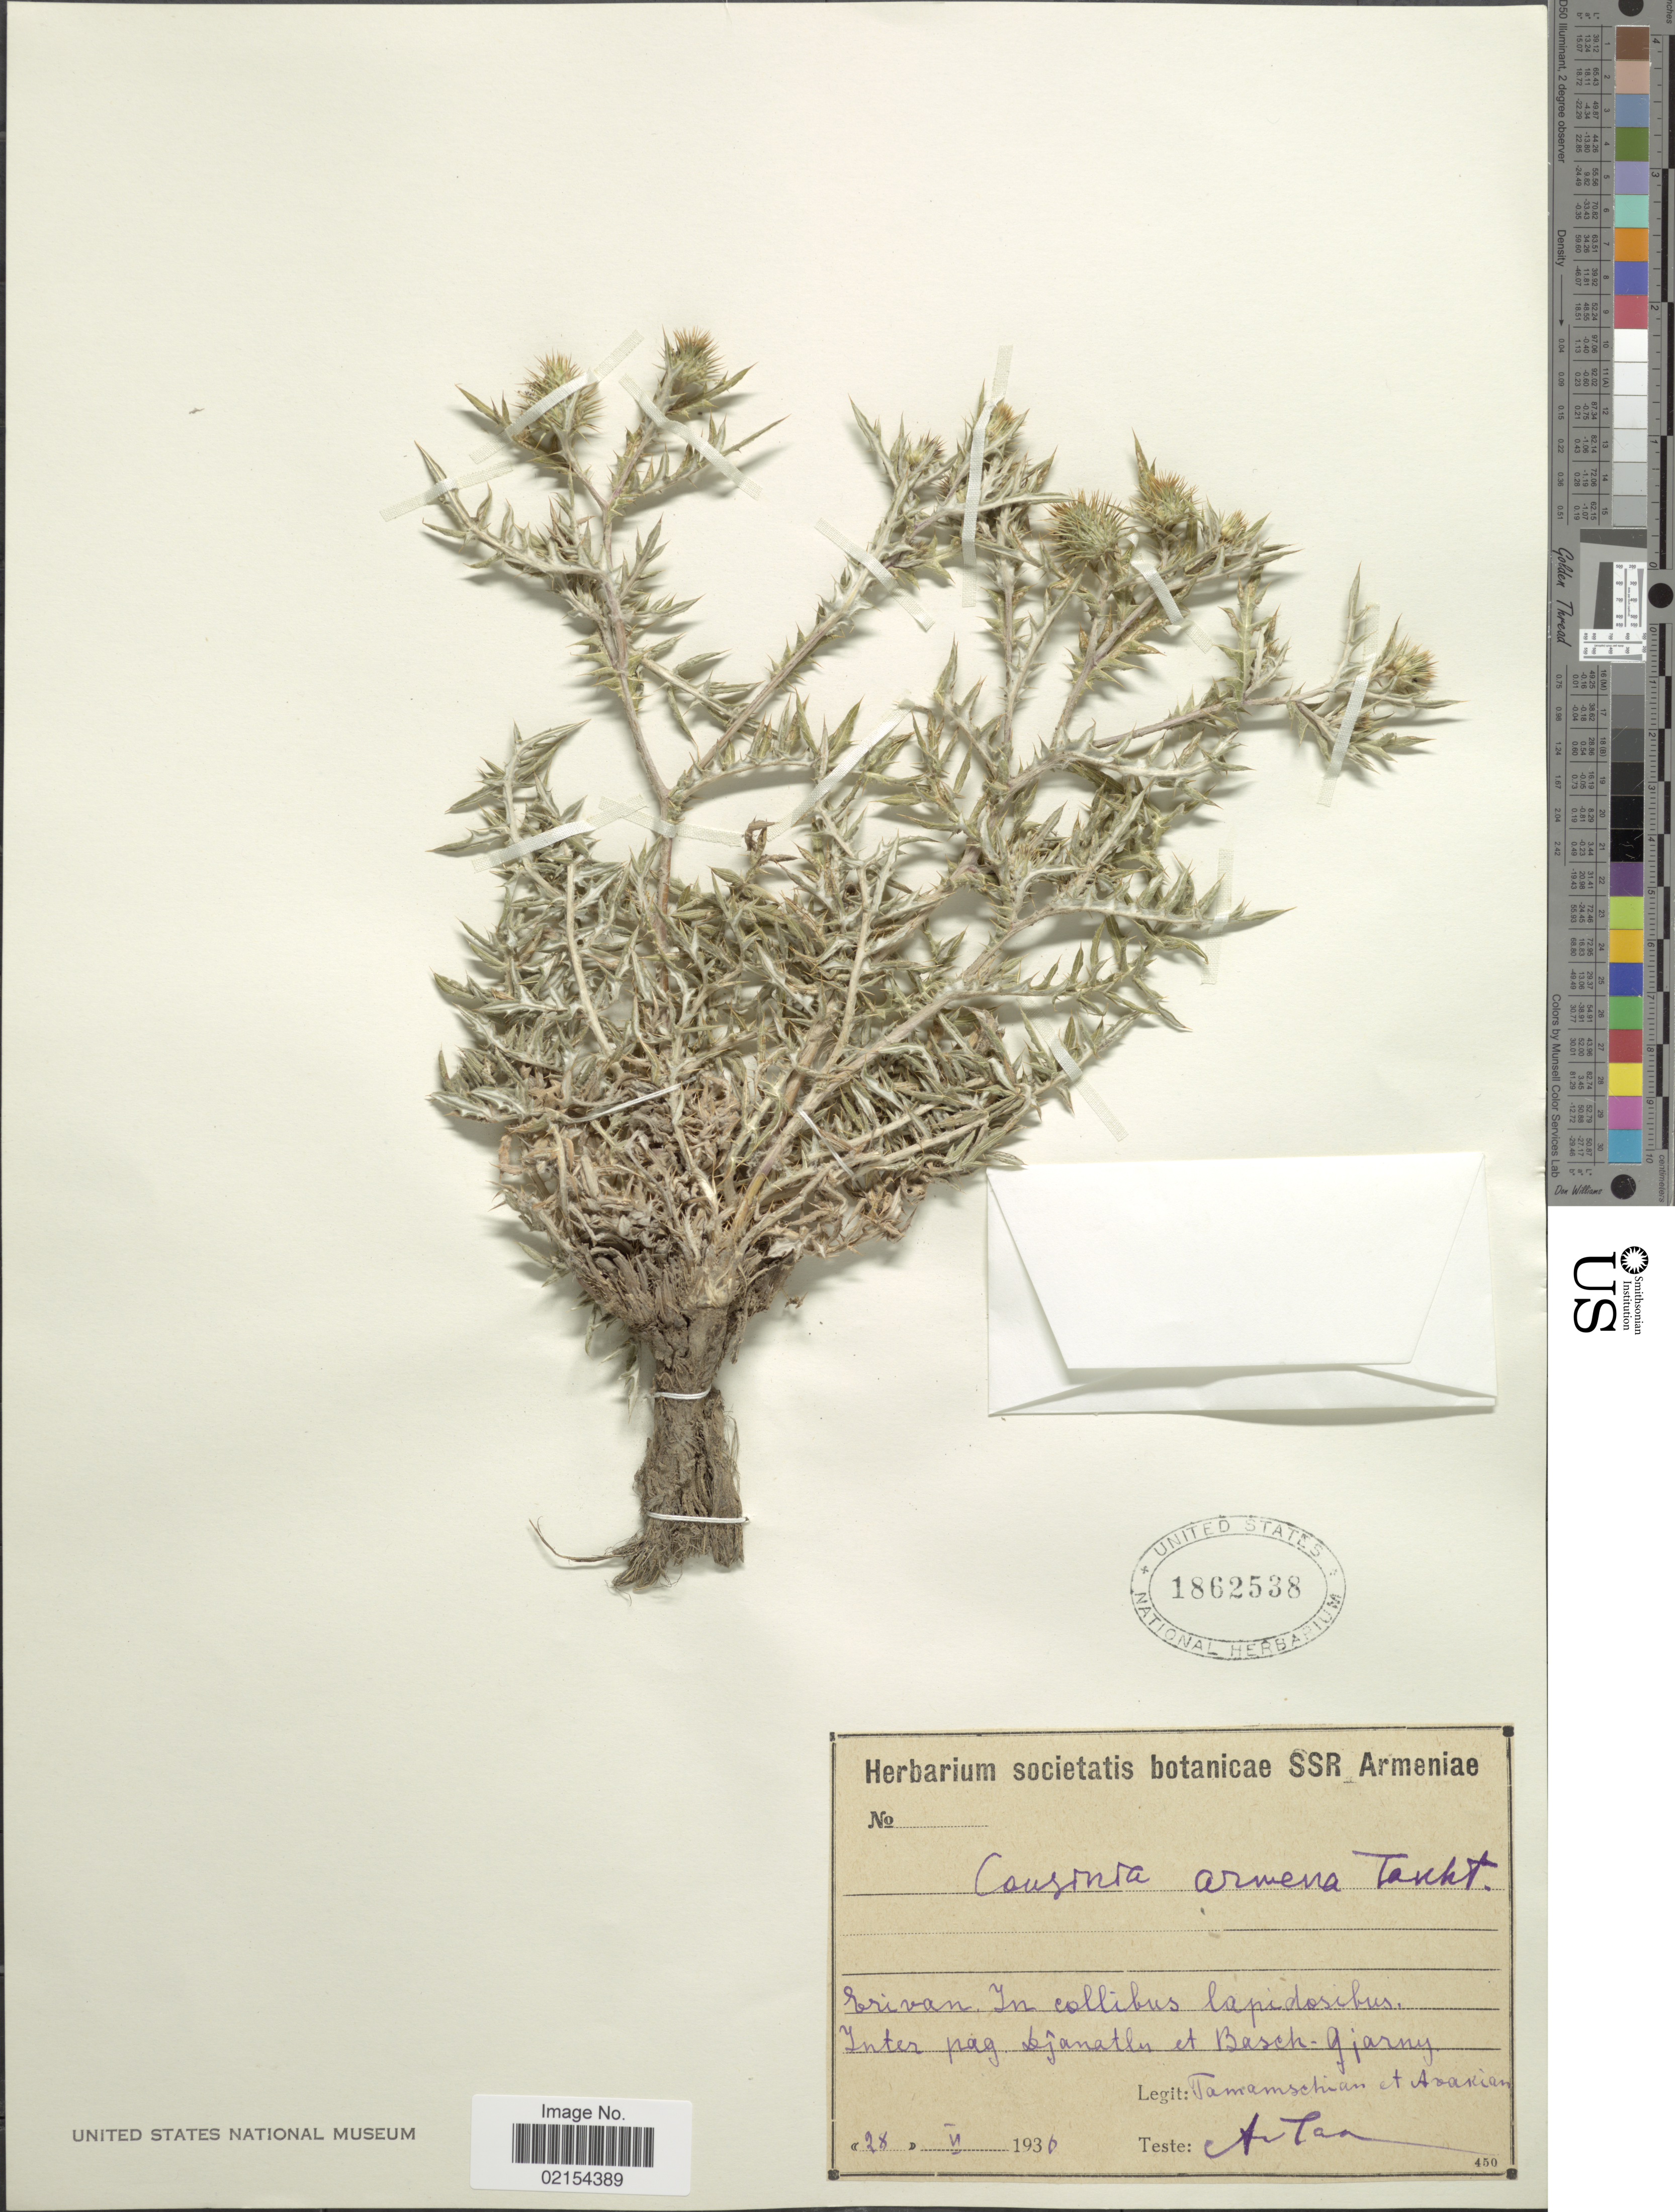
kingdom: Plantae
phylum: Tracheophyta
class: Magnoliopsida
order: Asterales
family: Asteraceae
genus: Cousinia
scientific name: Cousinia armena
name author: Takht.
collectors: Tamamschian & Avakian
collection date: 1930-10-28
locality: Erivan, In collibus lapidosibus, Inter pag Djanatln et Basch-Gjarny [interpreted]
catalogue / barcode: US 1862538